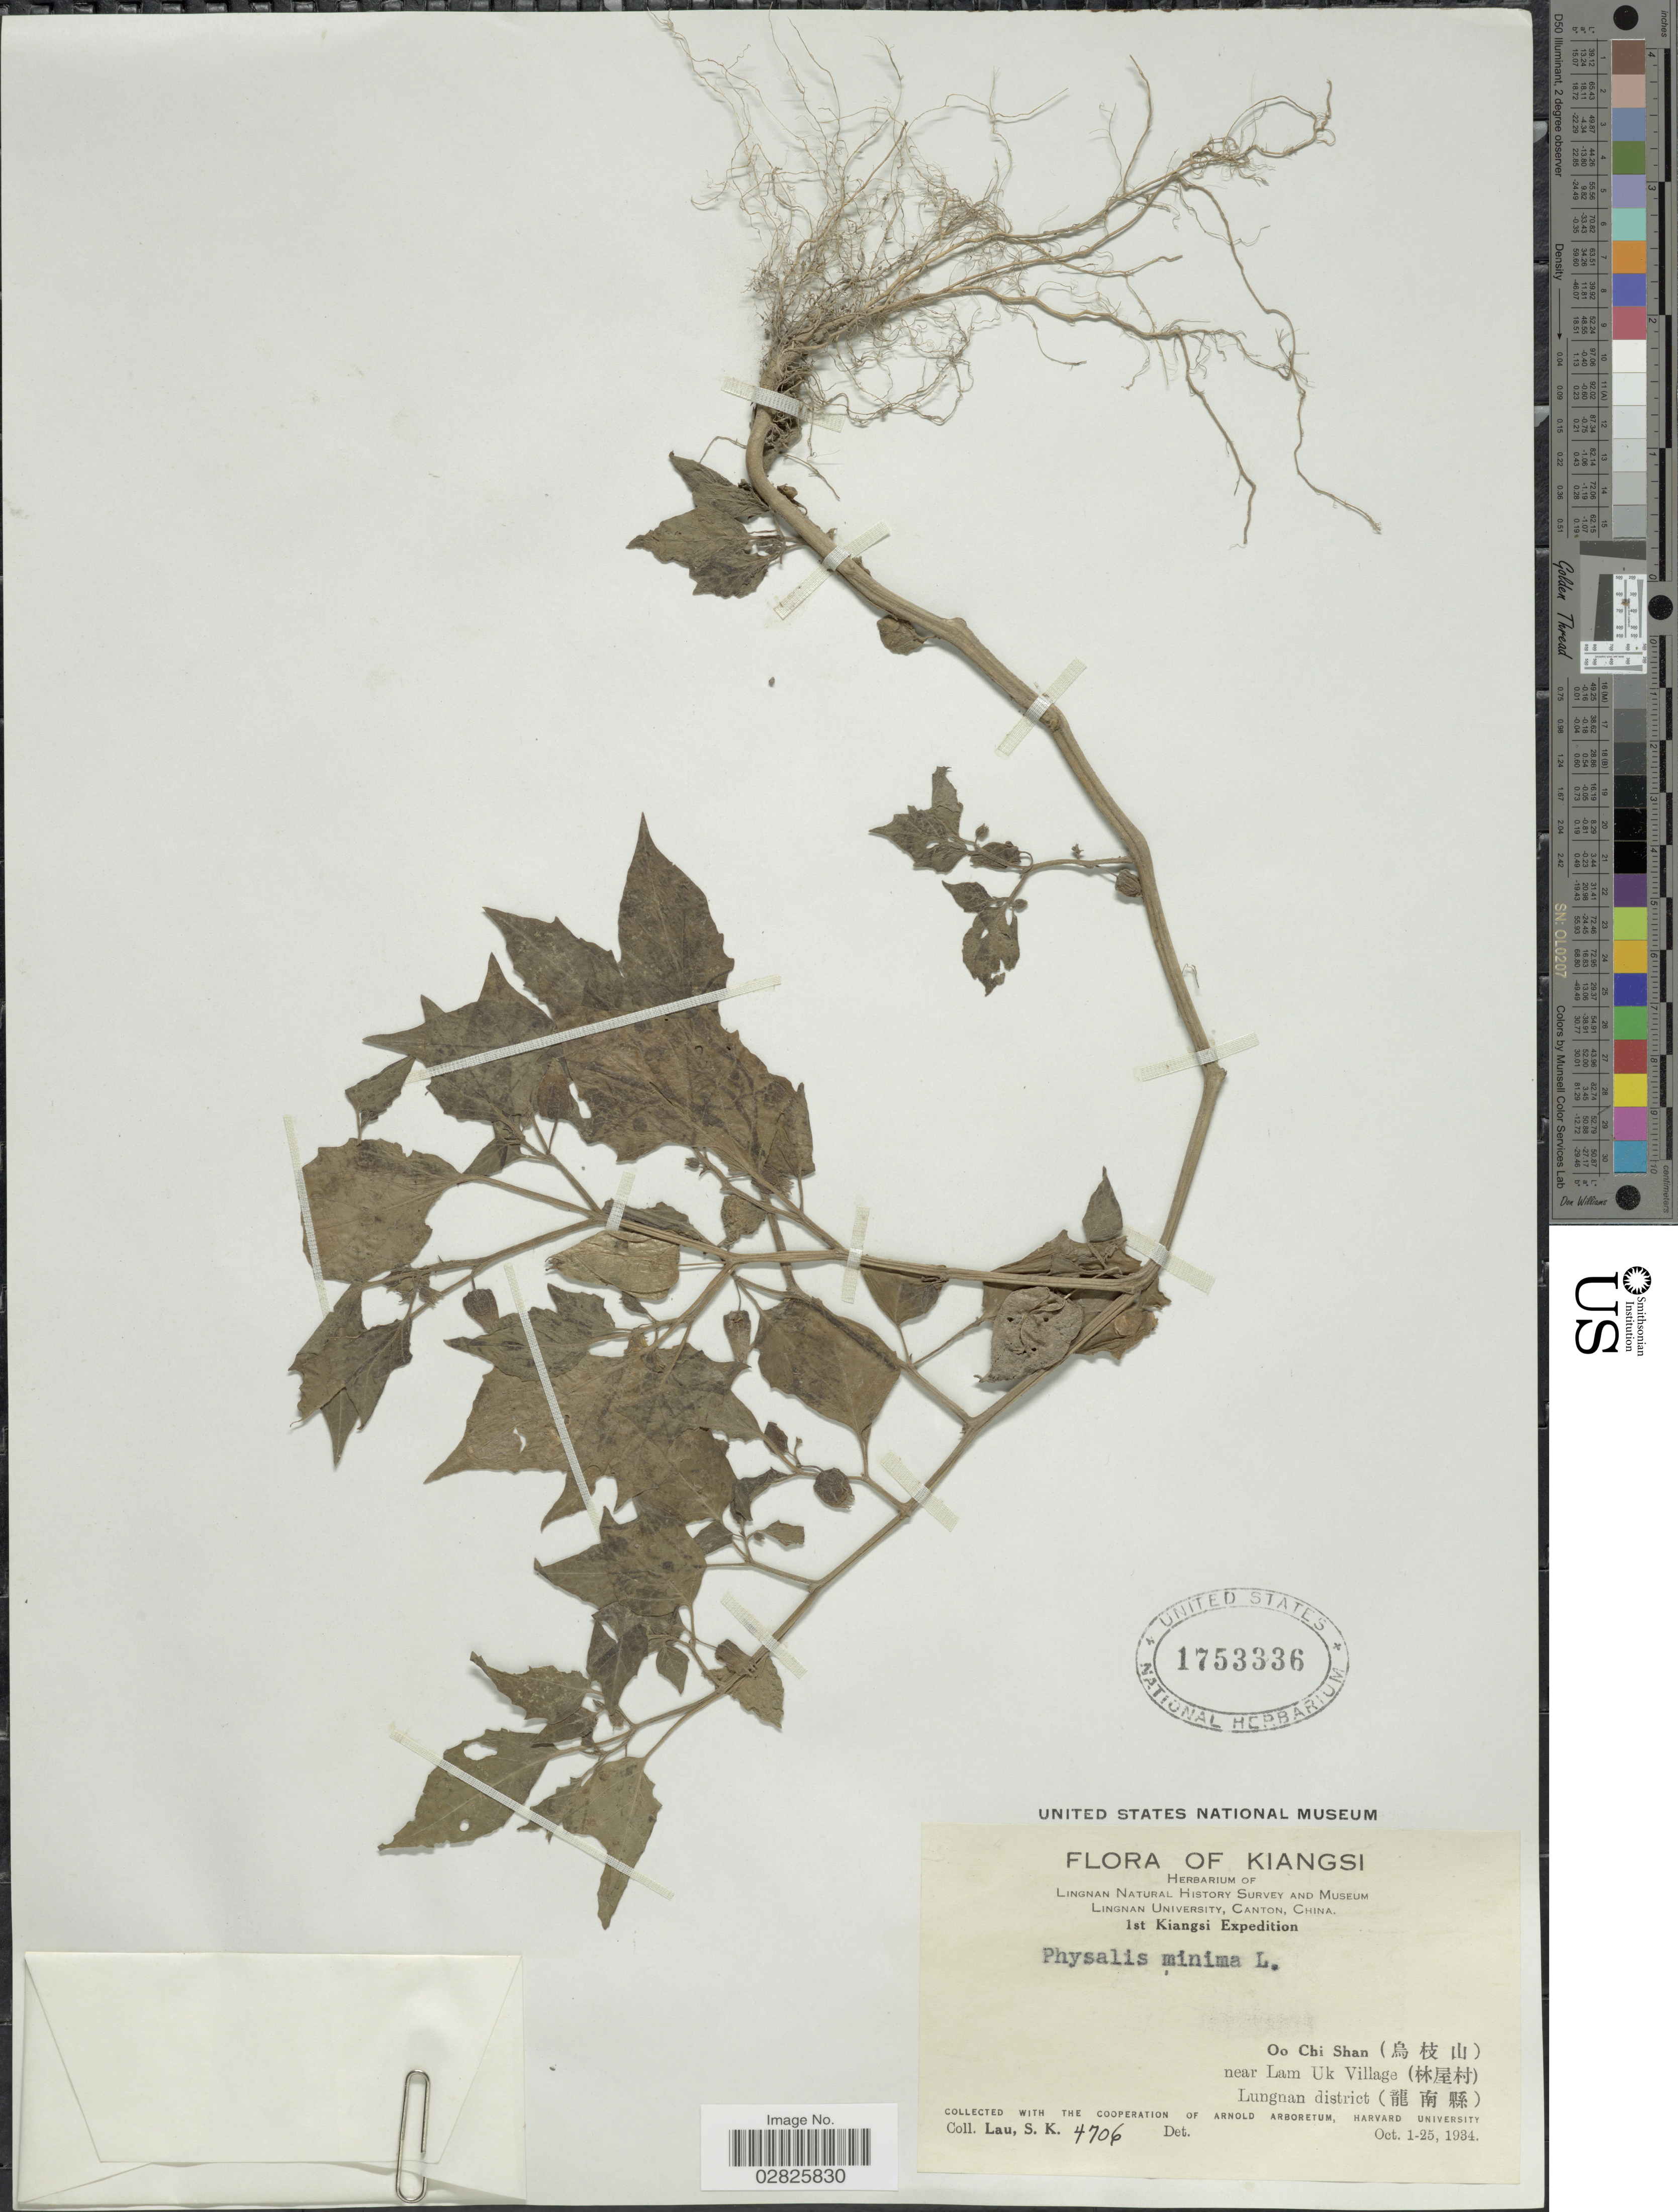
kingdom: Plantae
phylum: Tracheophyta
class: Magnoliopsida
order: Solanales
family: Solanaceae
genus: Physalis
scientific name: Physalis minima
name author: L.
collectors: S. K. Lau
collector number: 4706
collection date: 1934-10-01/1934-10-25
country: China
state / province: Jiangxi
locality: Kiangsi. Oo Chi Shan (X) near Lam Uk Village (X). Lungnan district (X).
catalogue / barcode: US 1753336